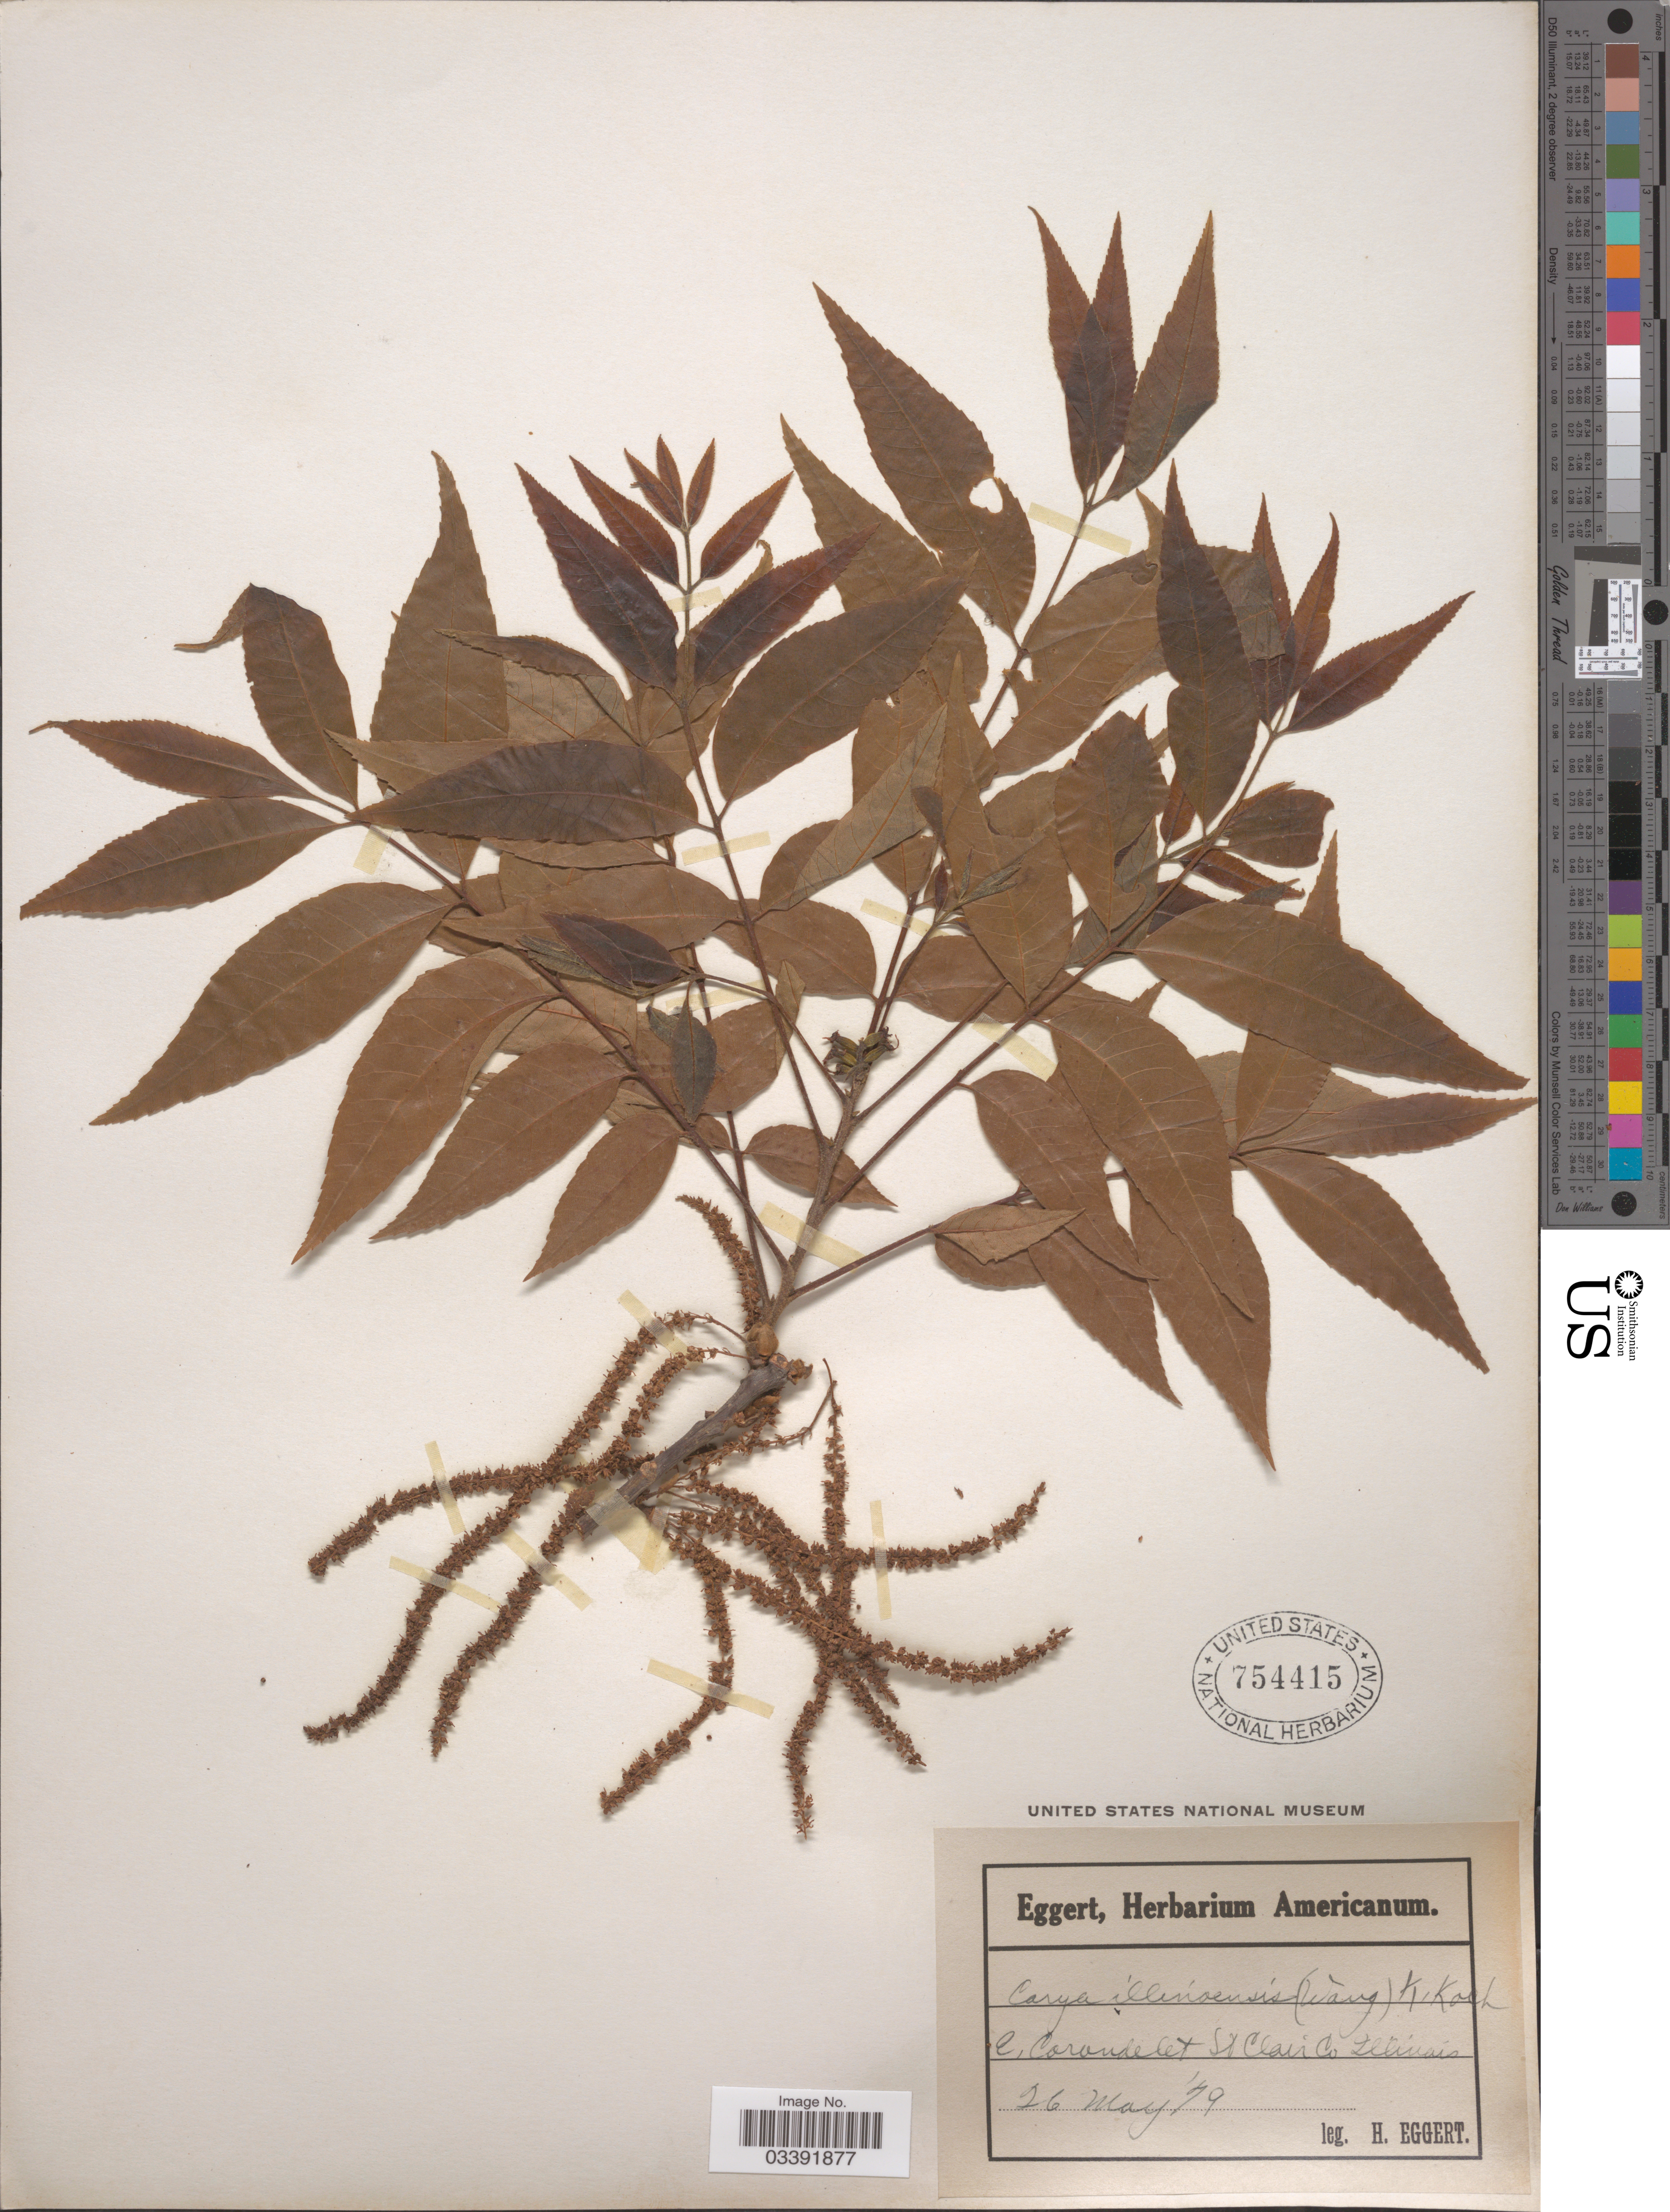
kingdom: Plantae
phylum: Tracheophyta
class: Magnoliopsida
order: Fagales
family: Juglandaceae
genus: Carya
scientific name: Carya illinoinensis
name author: (Wangenh.) K. Koch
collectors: H. Eggert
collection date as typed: Transcribed d/m/y: 26/5/79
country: United States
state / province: Illinois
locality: E, Carondelet St. Clair Co.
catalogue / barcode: US 754415